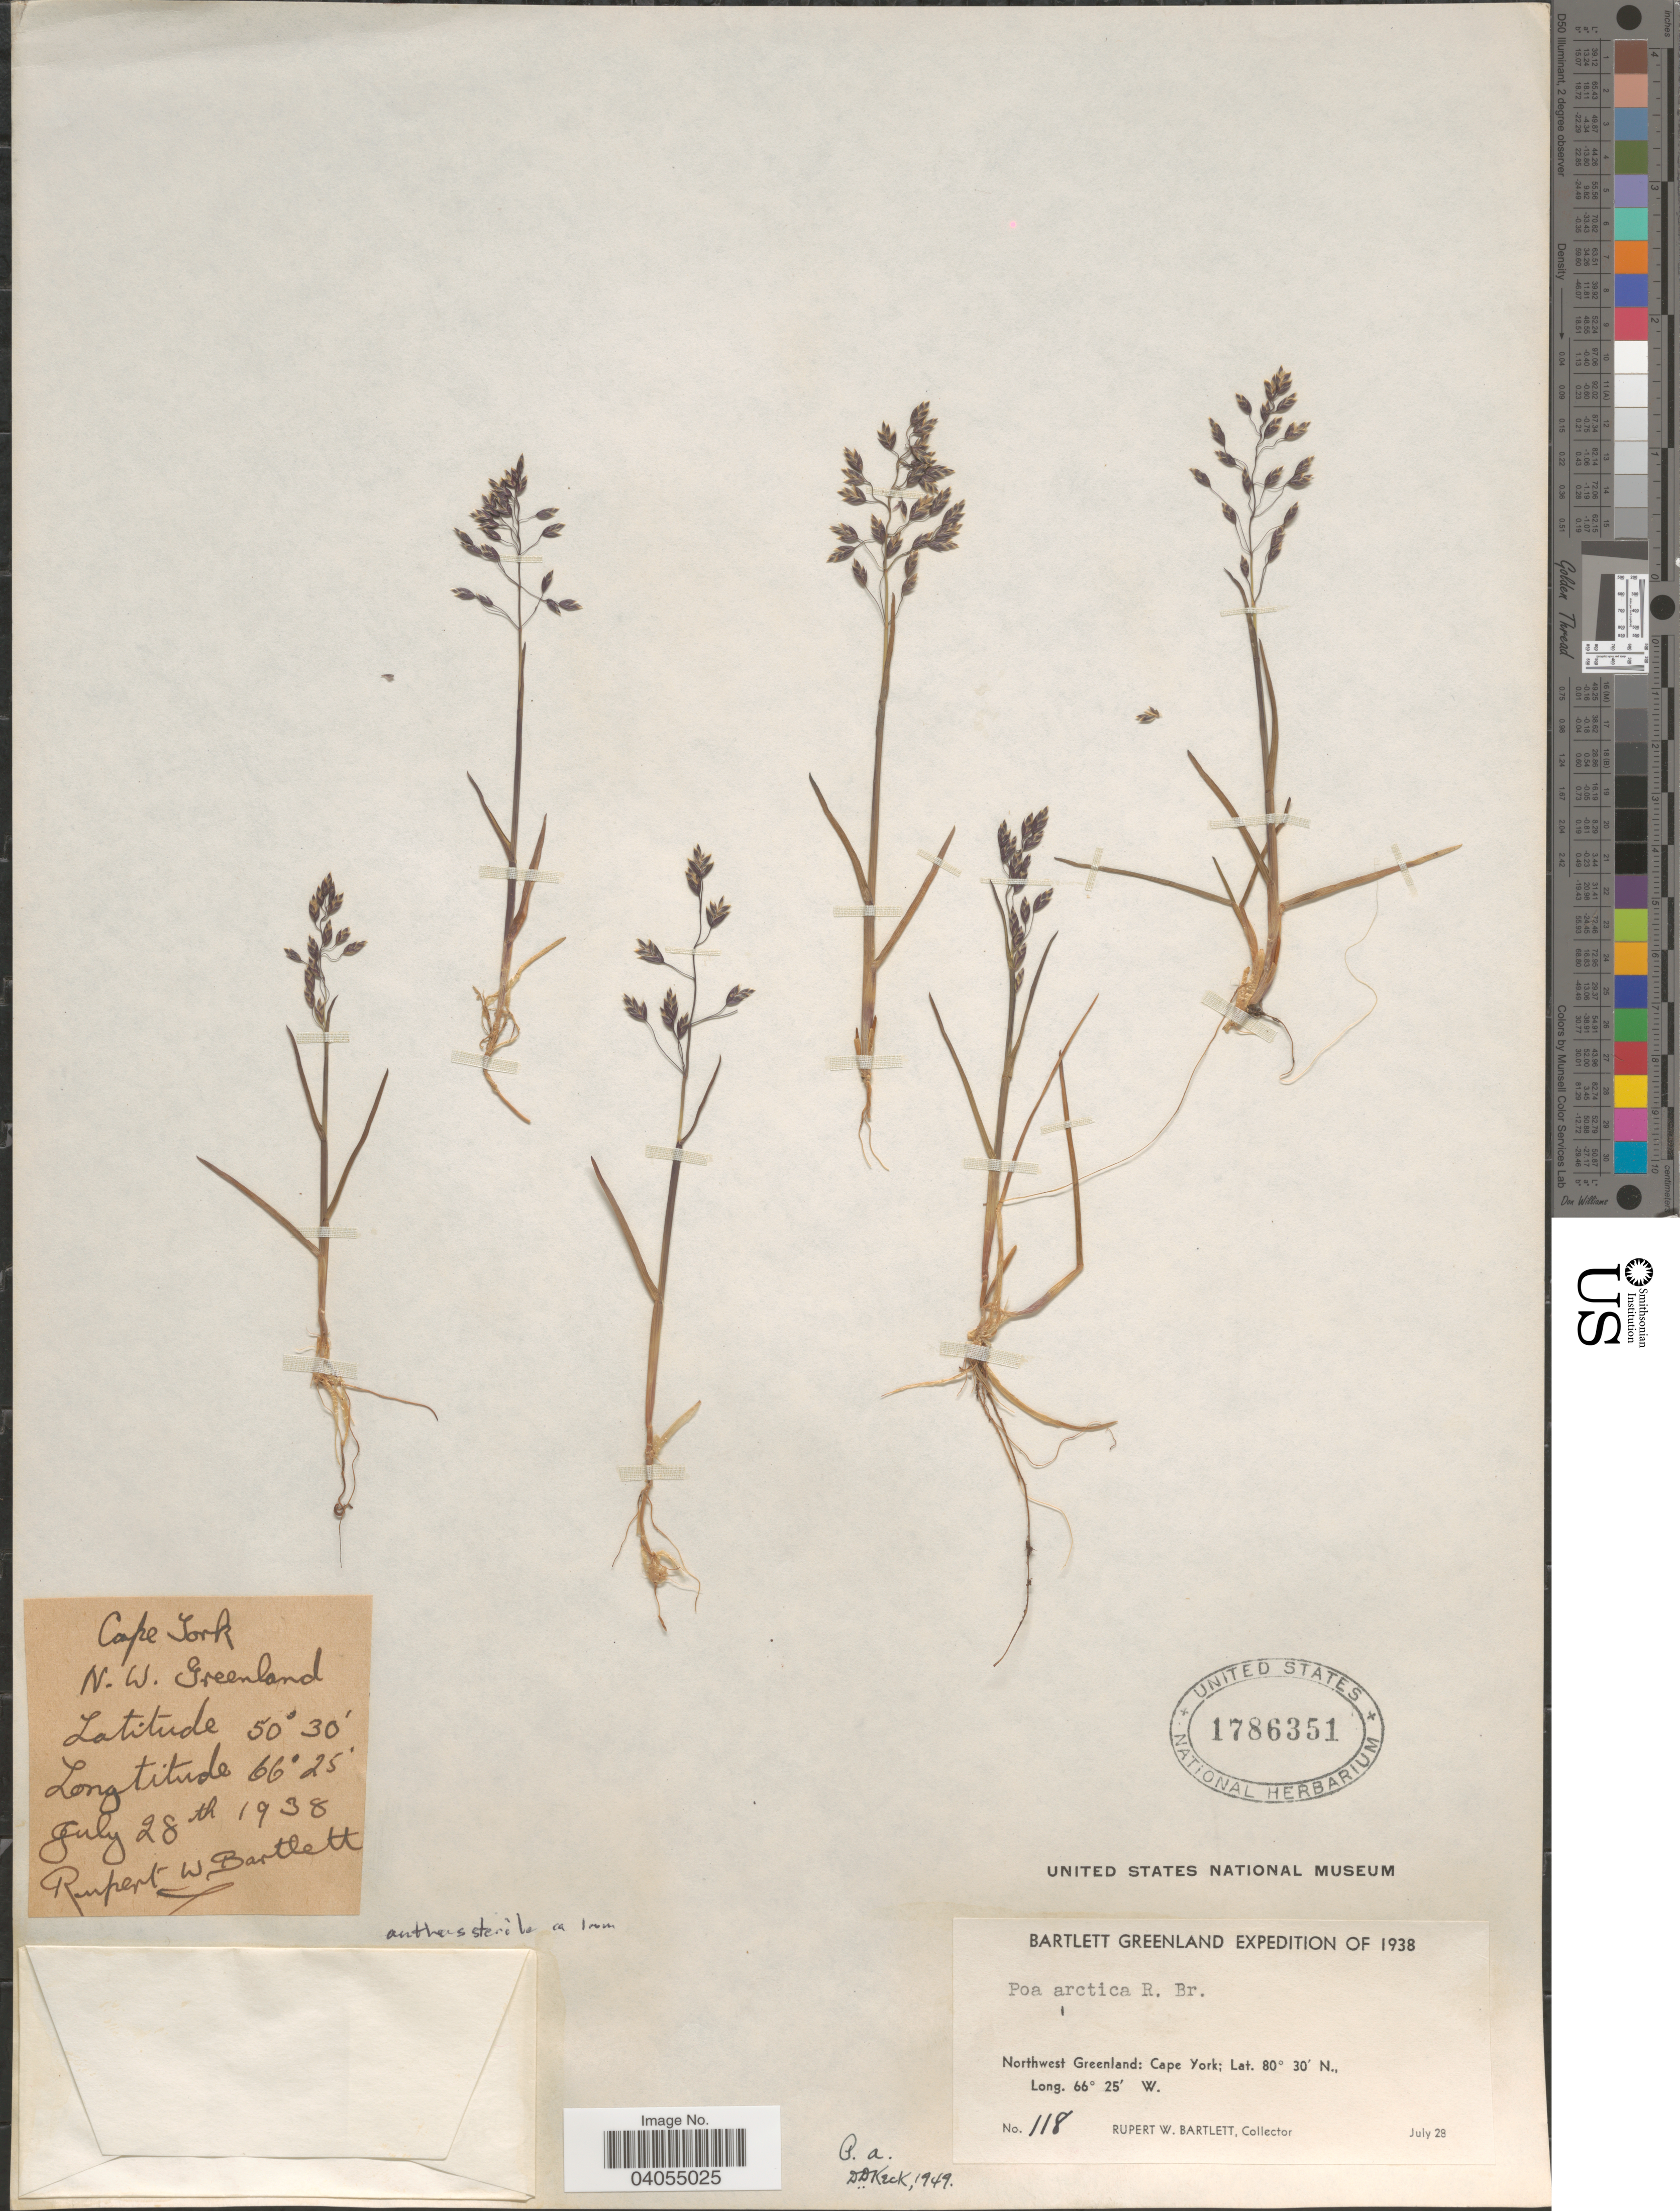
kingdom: Plantae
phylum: Tracheophyta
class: Liliopsida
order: Poales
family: Poaceae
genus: Poa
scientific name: Poa arctica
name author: R. Br.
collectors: R. W. Bartlett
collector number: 118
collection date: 1938-07-28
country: Greenland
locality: Northwest Greenland: Cape York.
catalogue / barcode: US 1786351